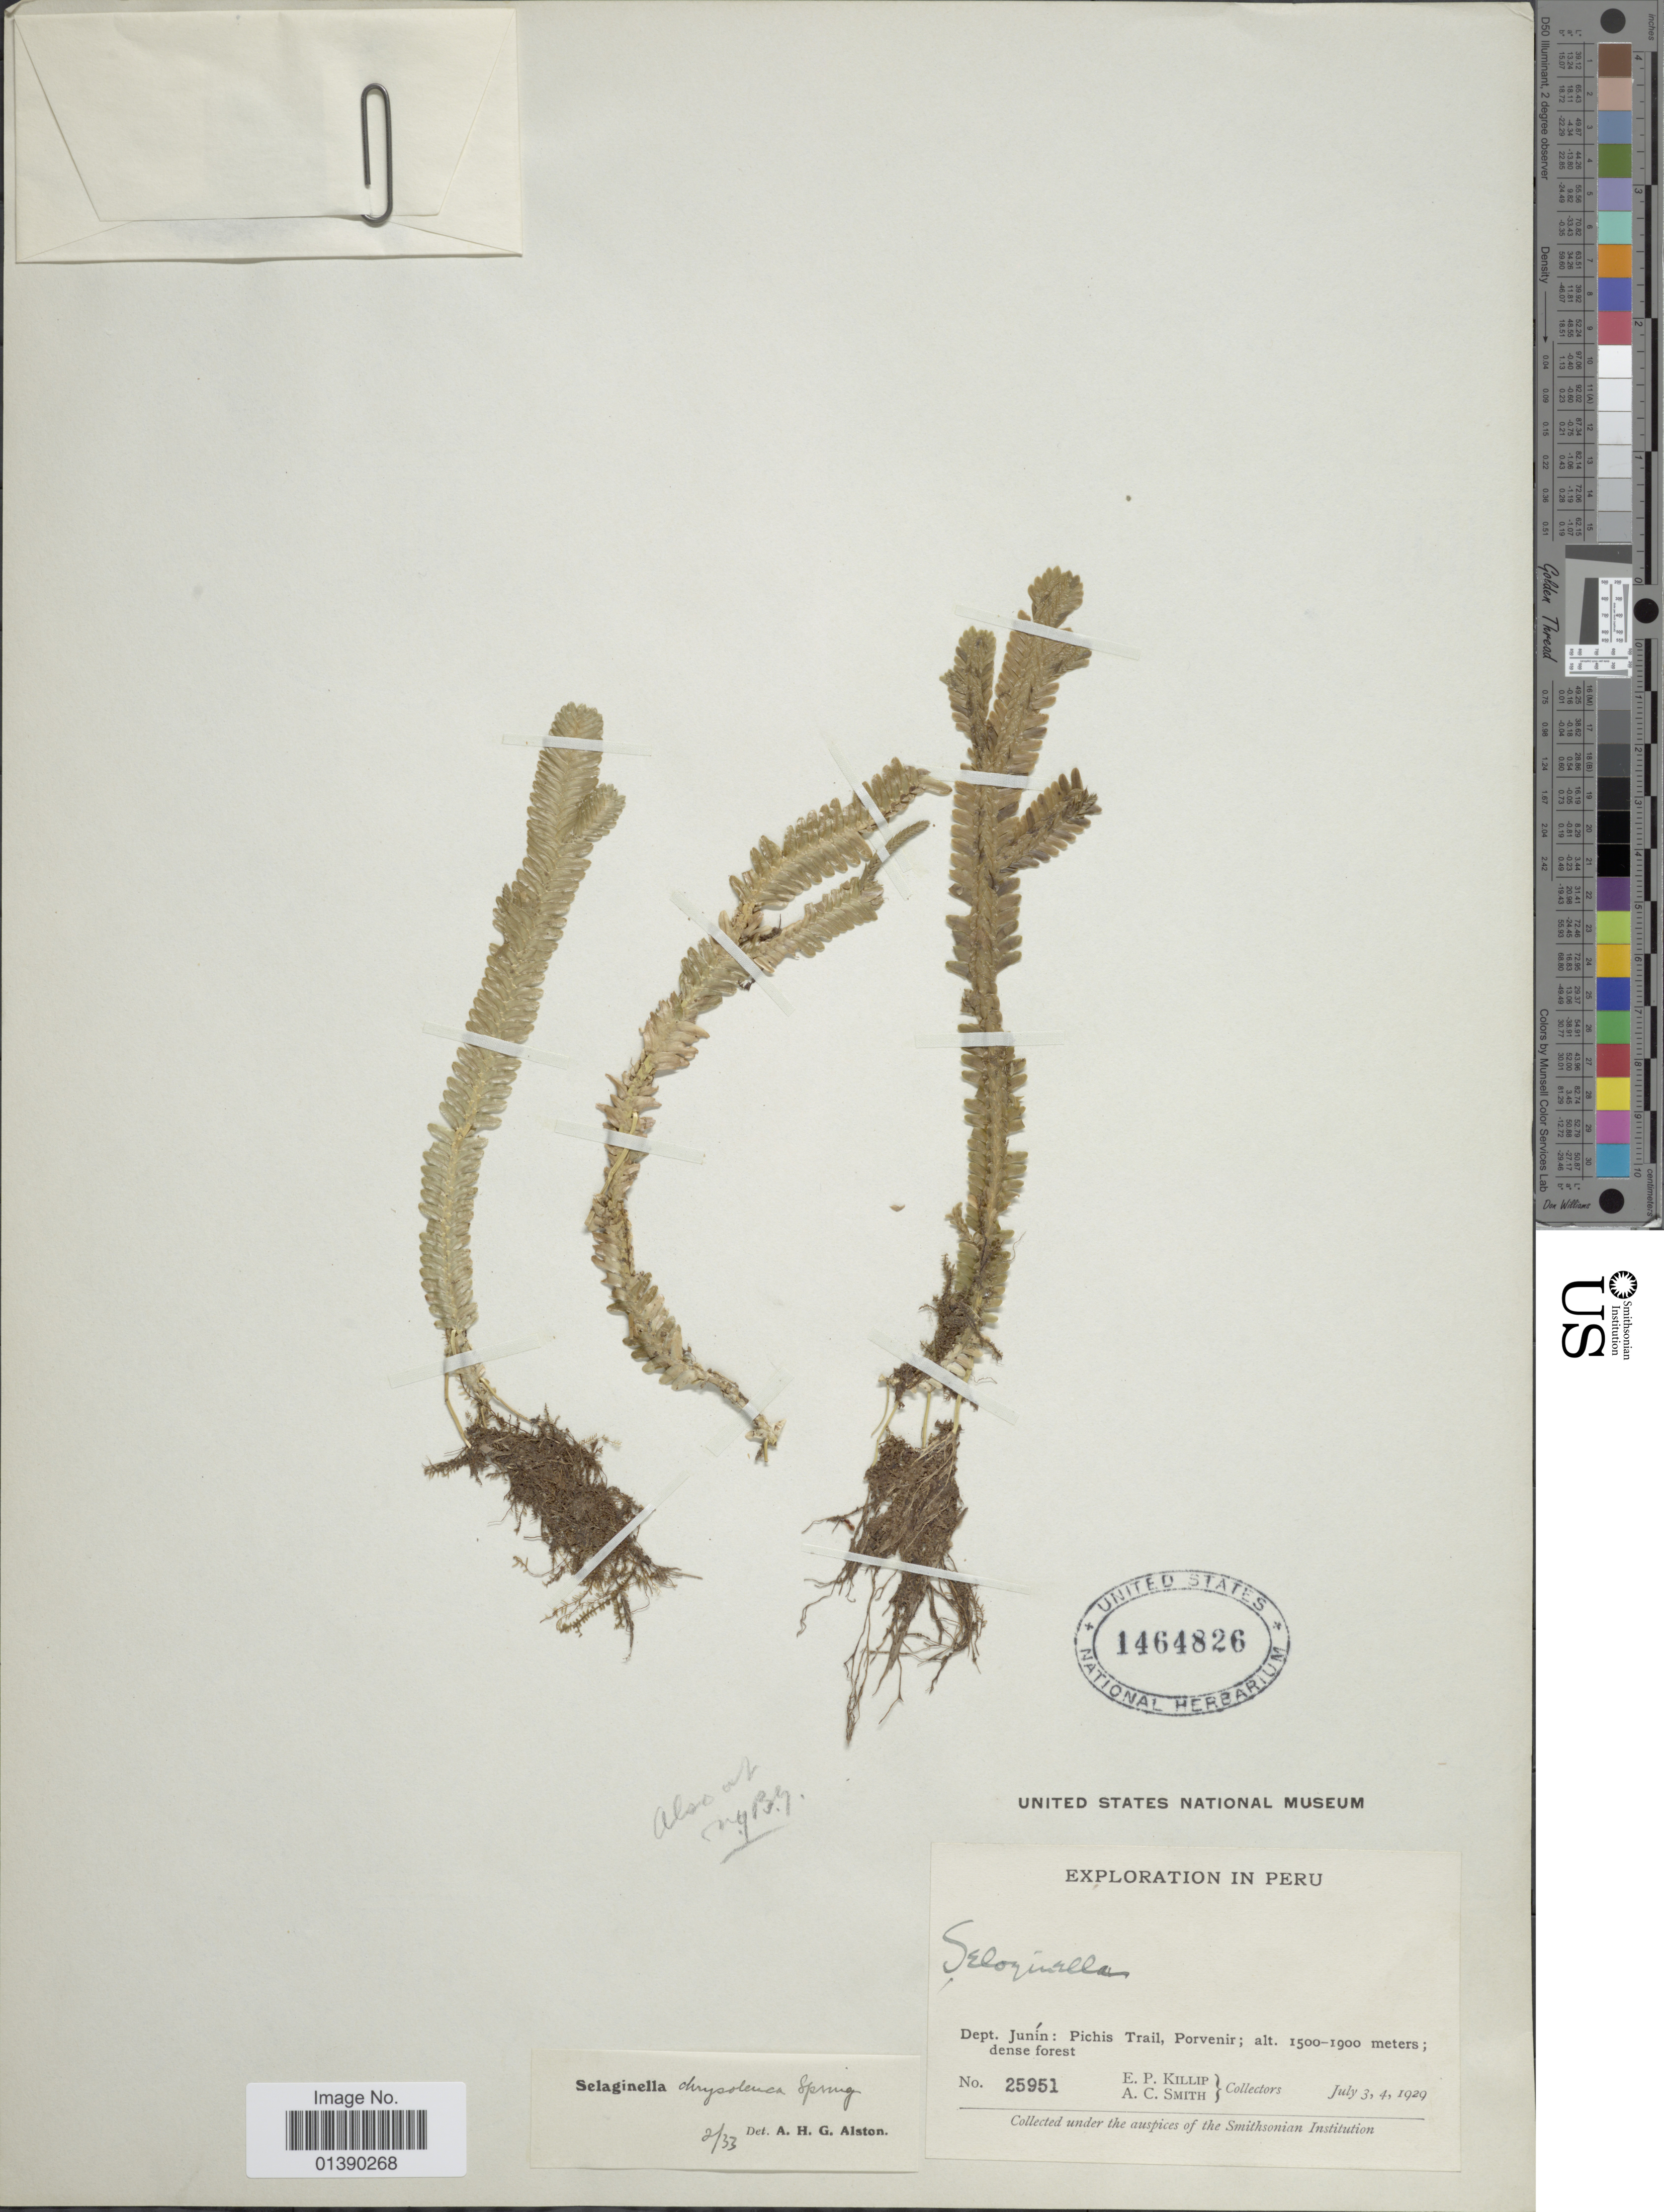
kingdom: Plantae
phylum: Tracheophyta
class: Lycopodiopsida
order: Selaginellales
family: Selaginellaceae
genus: Selaginella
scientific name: Selaginella chrysoleuca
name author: Spring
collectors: E. P. Killip & A. C. Smith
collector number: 25951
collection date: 1929-07-03/1929-07-04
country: Peru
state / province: Junín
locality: Pichis Trail, Porvenir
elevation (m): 1500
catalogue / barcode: US 1464826